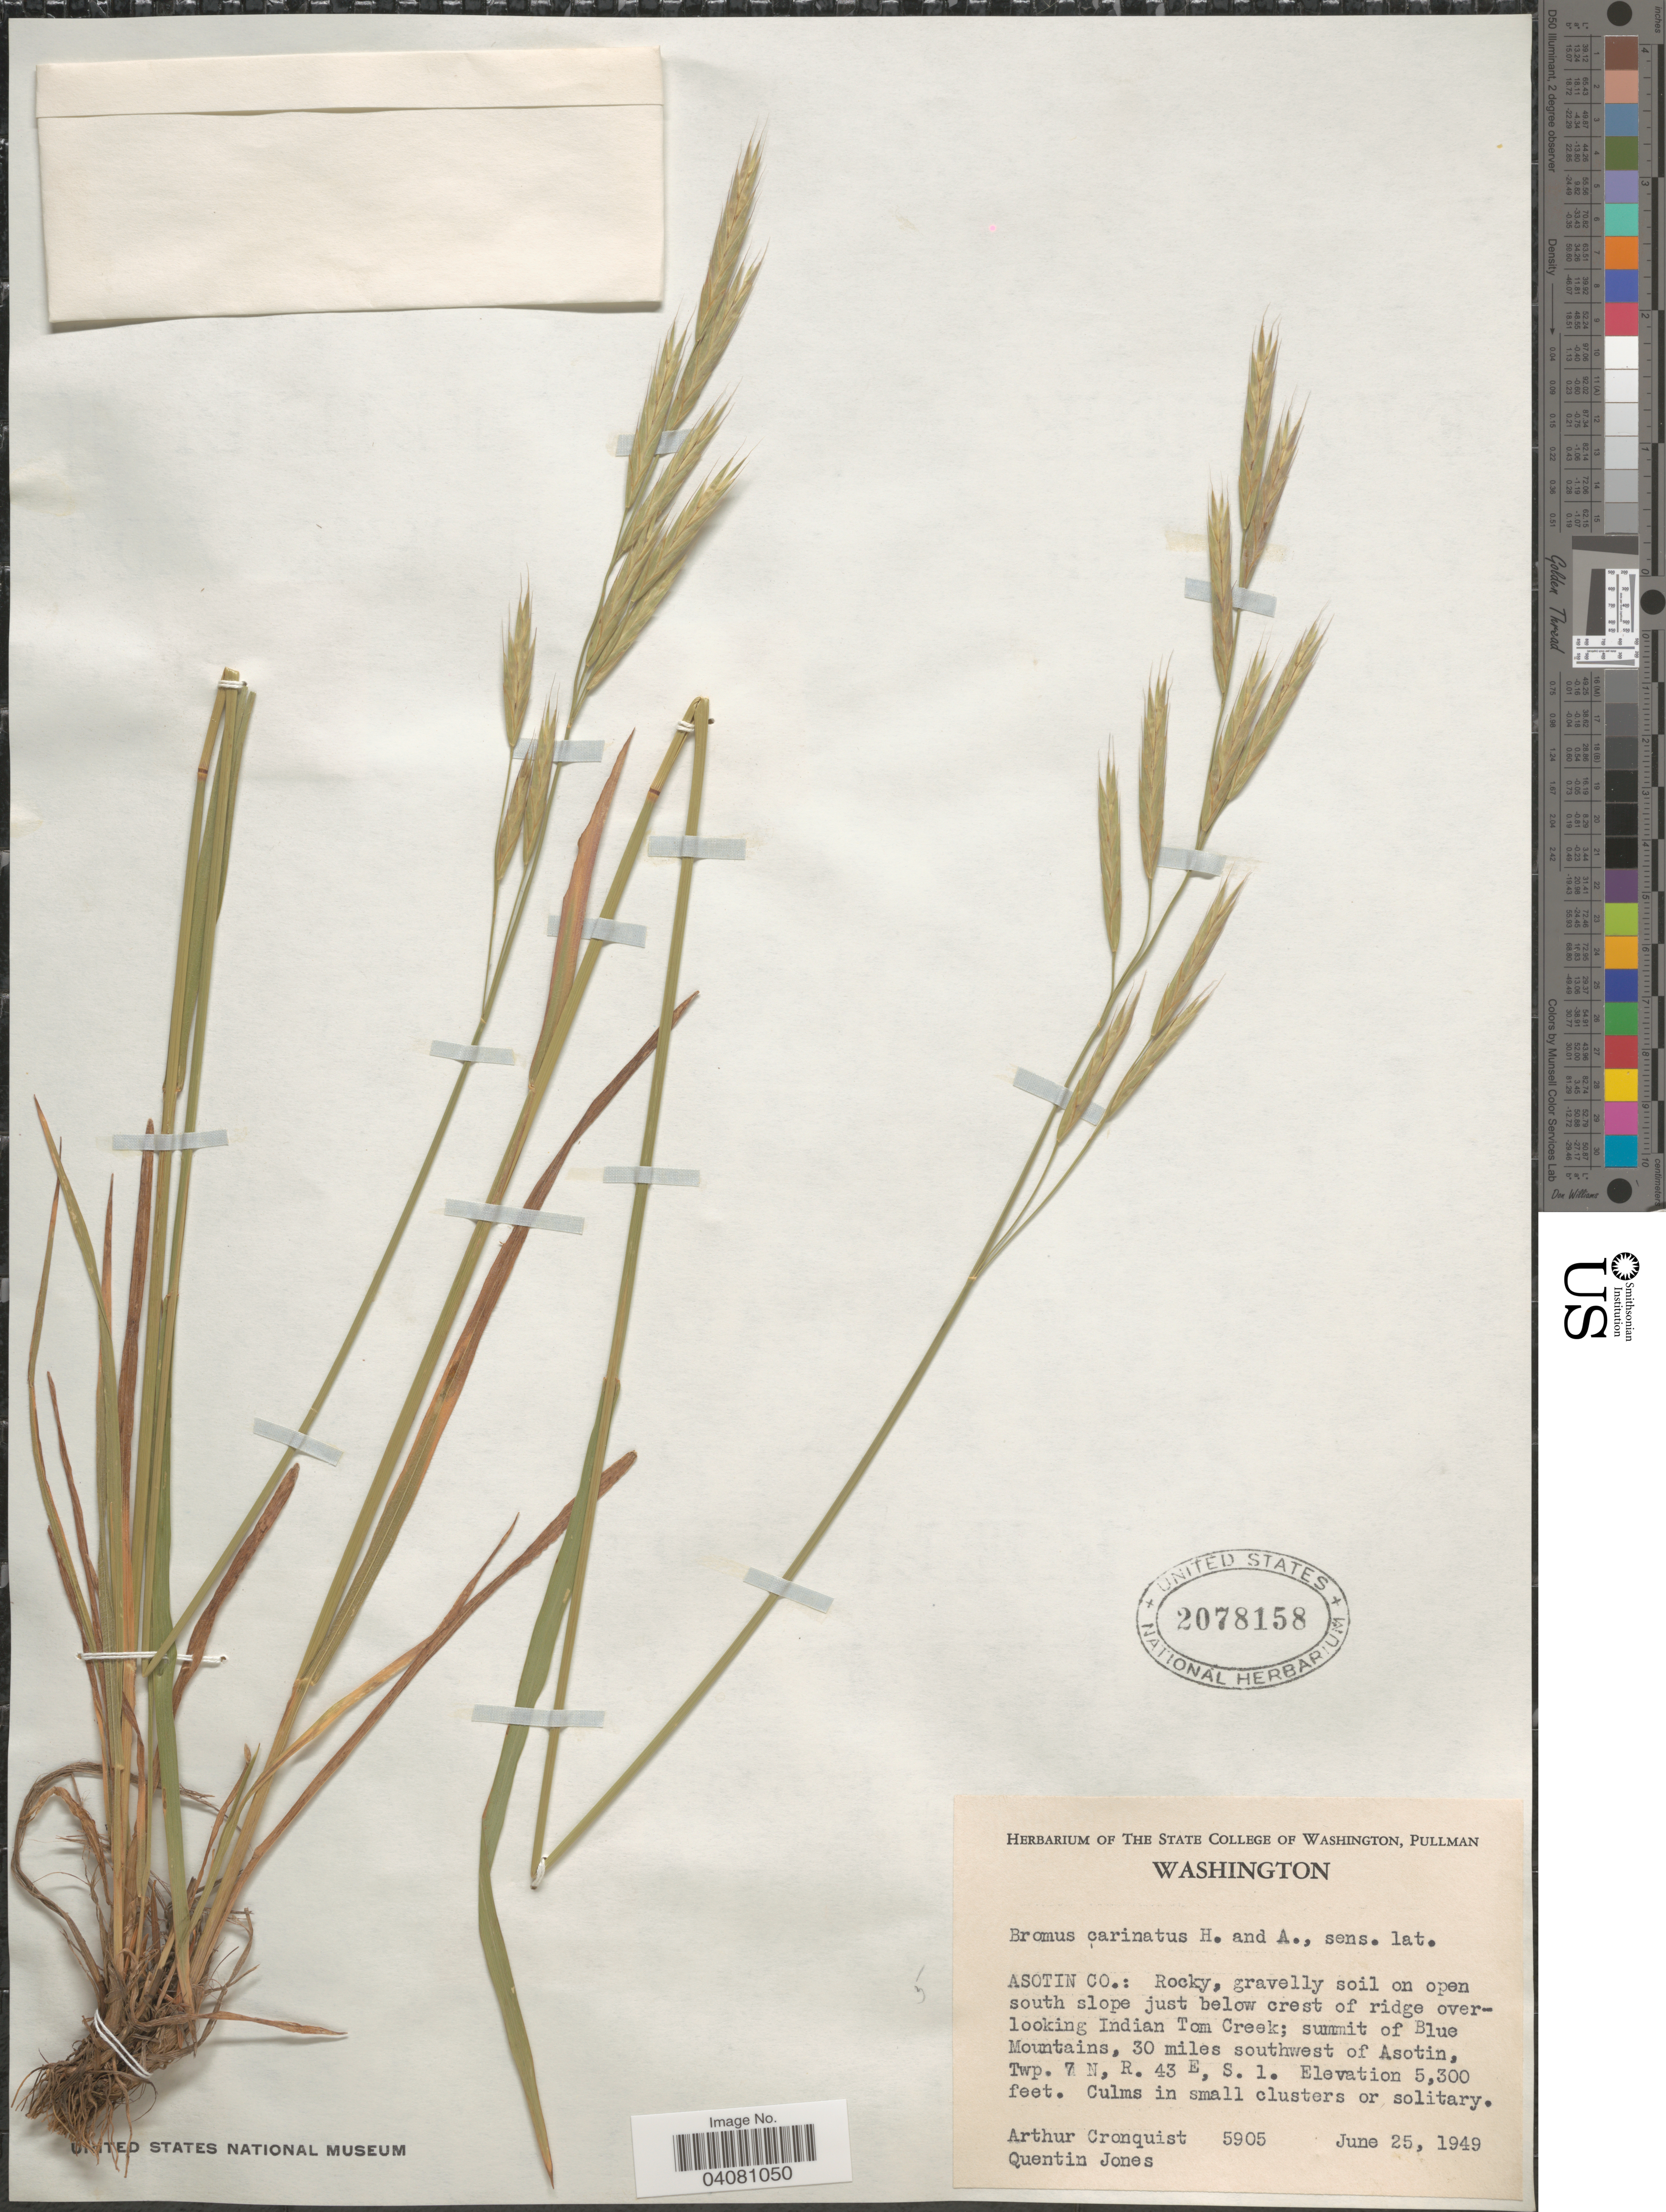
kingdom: Plantae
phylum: Tracheophyta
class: Liliopsida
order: Poales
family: Poaceae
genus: Bromus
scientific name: Bromus carinatus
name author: Hook. & Arn.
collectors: A. J. Cronquist & Q. Jones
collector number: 5905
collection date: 1949-06-25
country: United States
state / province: Washington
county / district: Asotin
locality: Asotin Co.: Rocky, gravelly soil on open south slope just below crest of ridge overlooking Indian Tom Creek; summit of Blue Mountains, 30 miles southwest of Asotin, Twp. 7 N, R. 43 E, S. 1.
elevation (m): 1615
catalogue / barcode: US 2078158